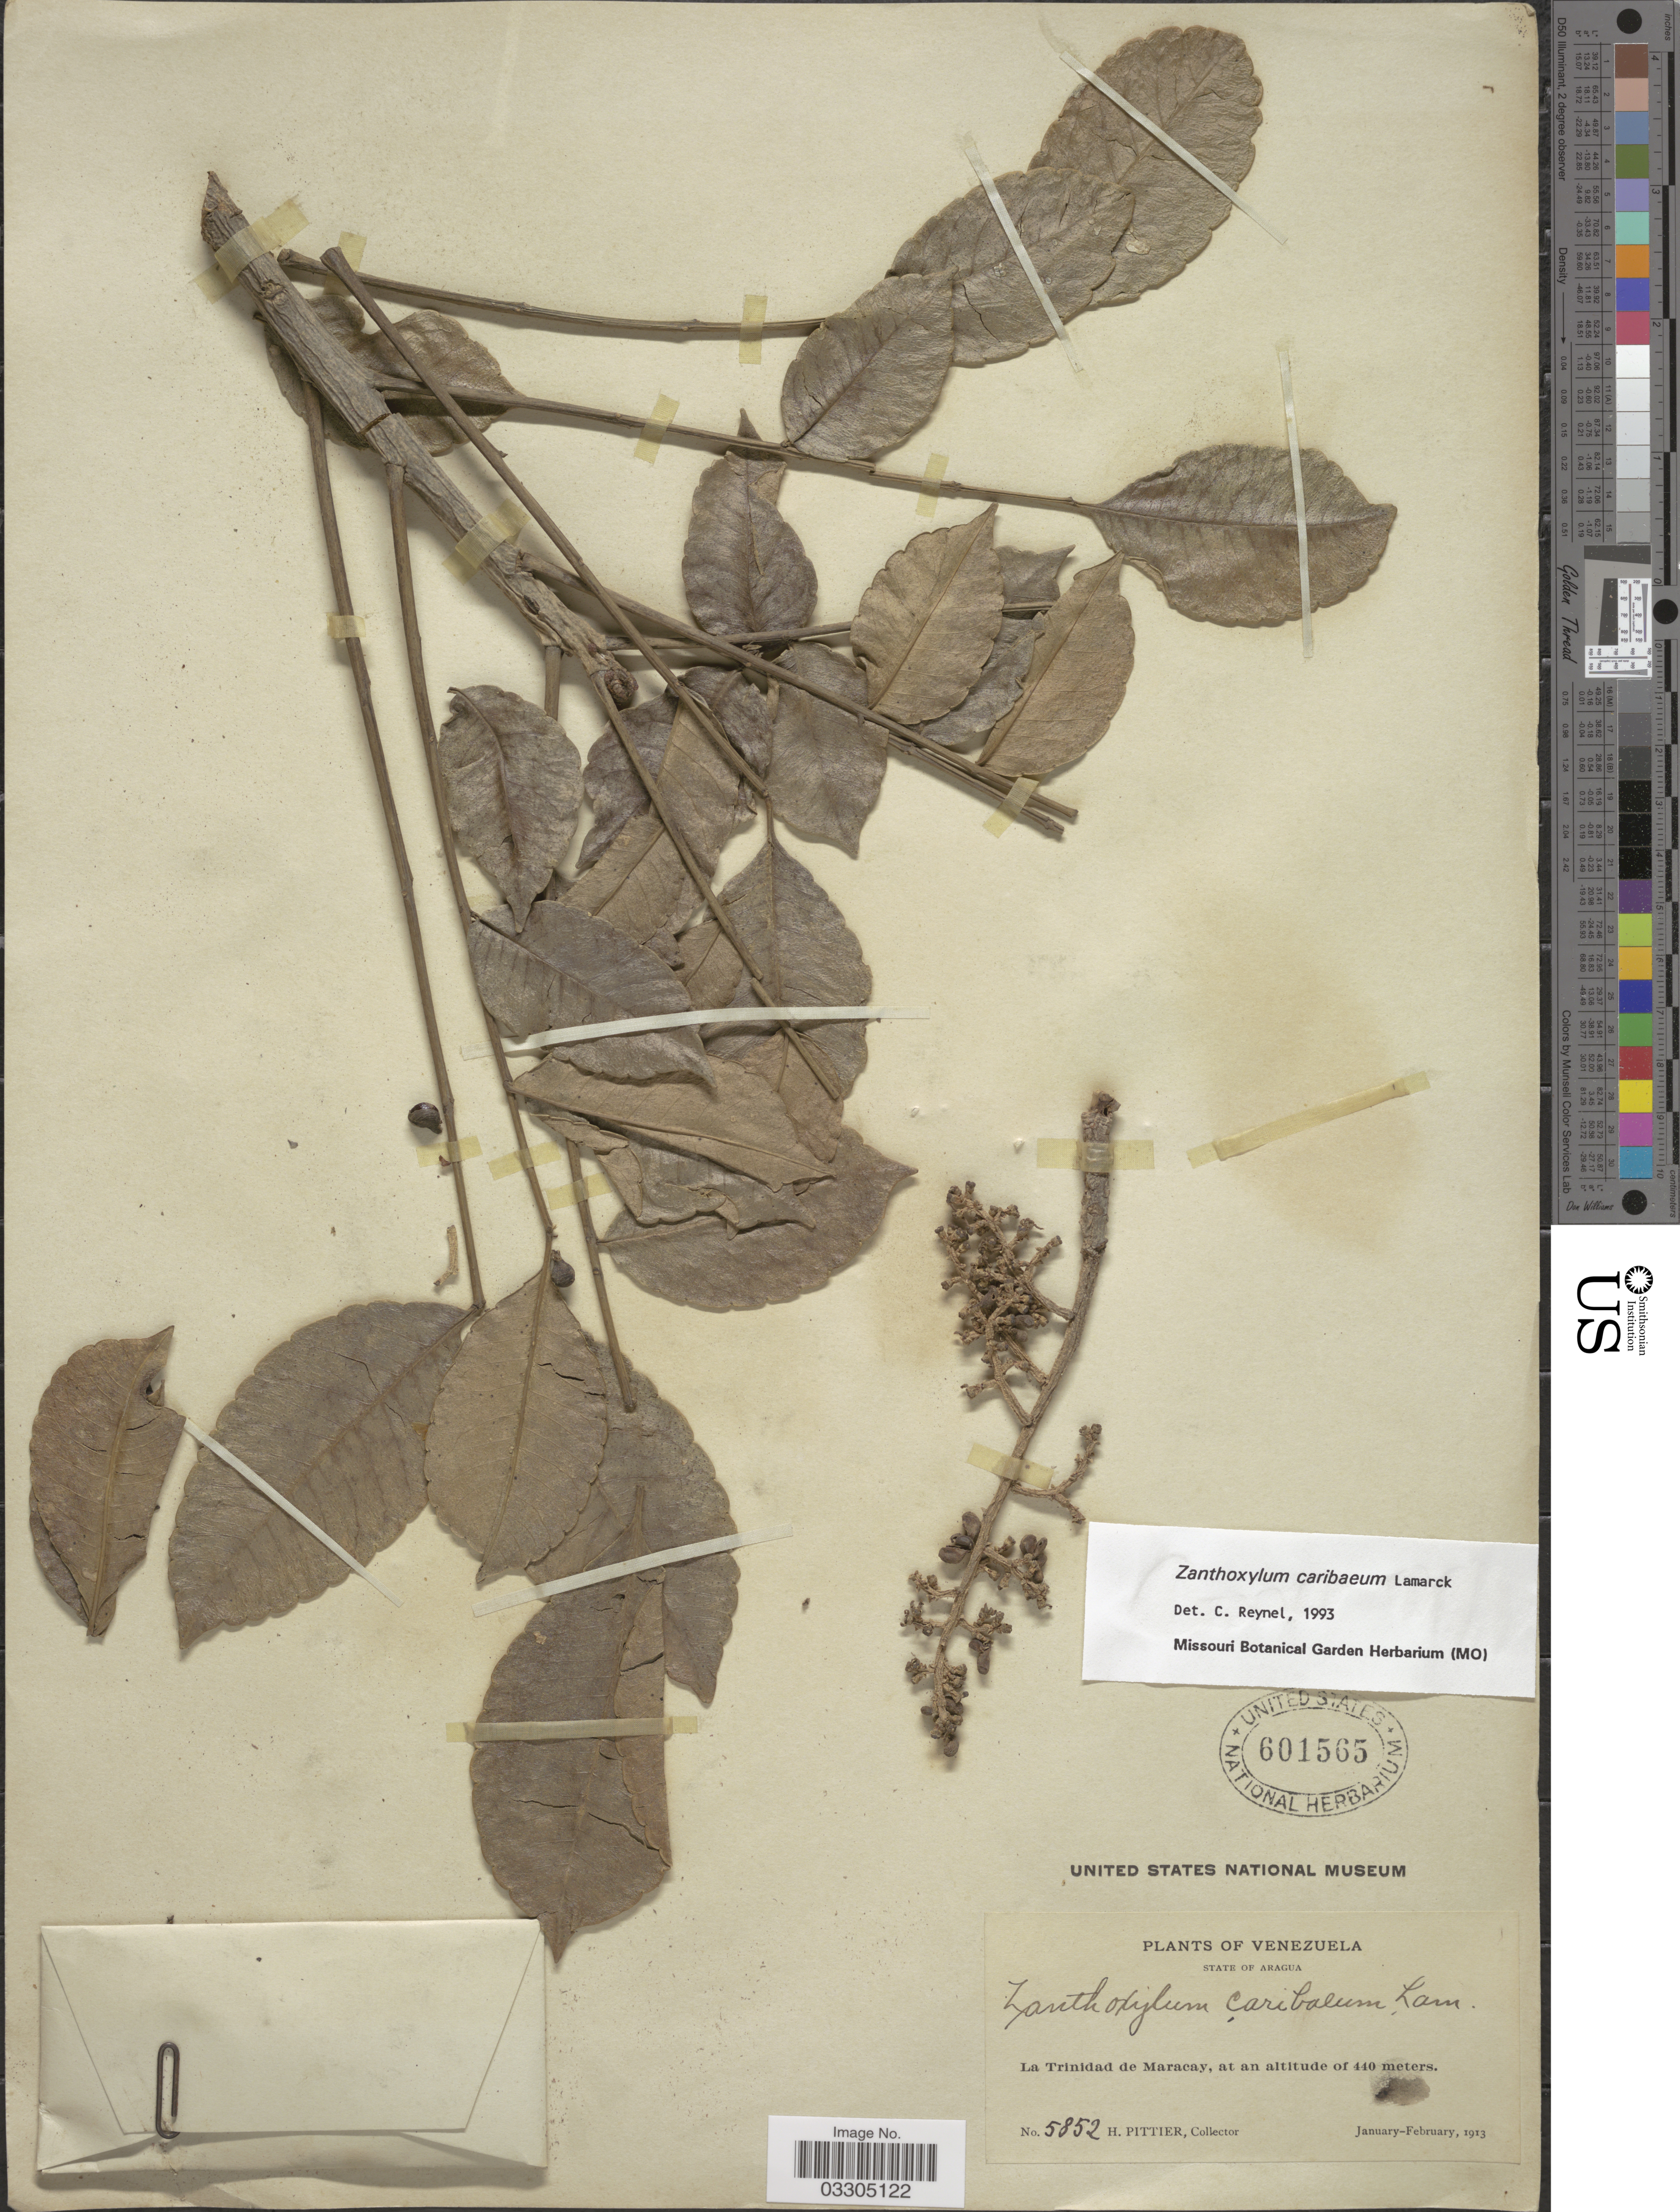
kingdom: Plantae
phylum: Tracheophyta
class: Magnoliopsida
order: Sapindales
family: Rutaceae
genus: Zanthoxylum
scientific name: Zanthoxylum caribaeum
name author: Lam.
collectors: H. F. Pittier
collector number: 5852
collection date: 1913-01/1913-02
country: Venezuela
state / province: Aragua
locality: La Trinidad de Maracay.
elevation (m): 440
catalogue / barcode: US 601565